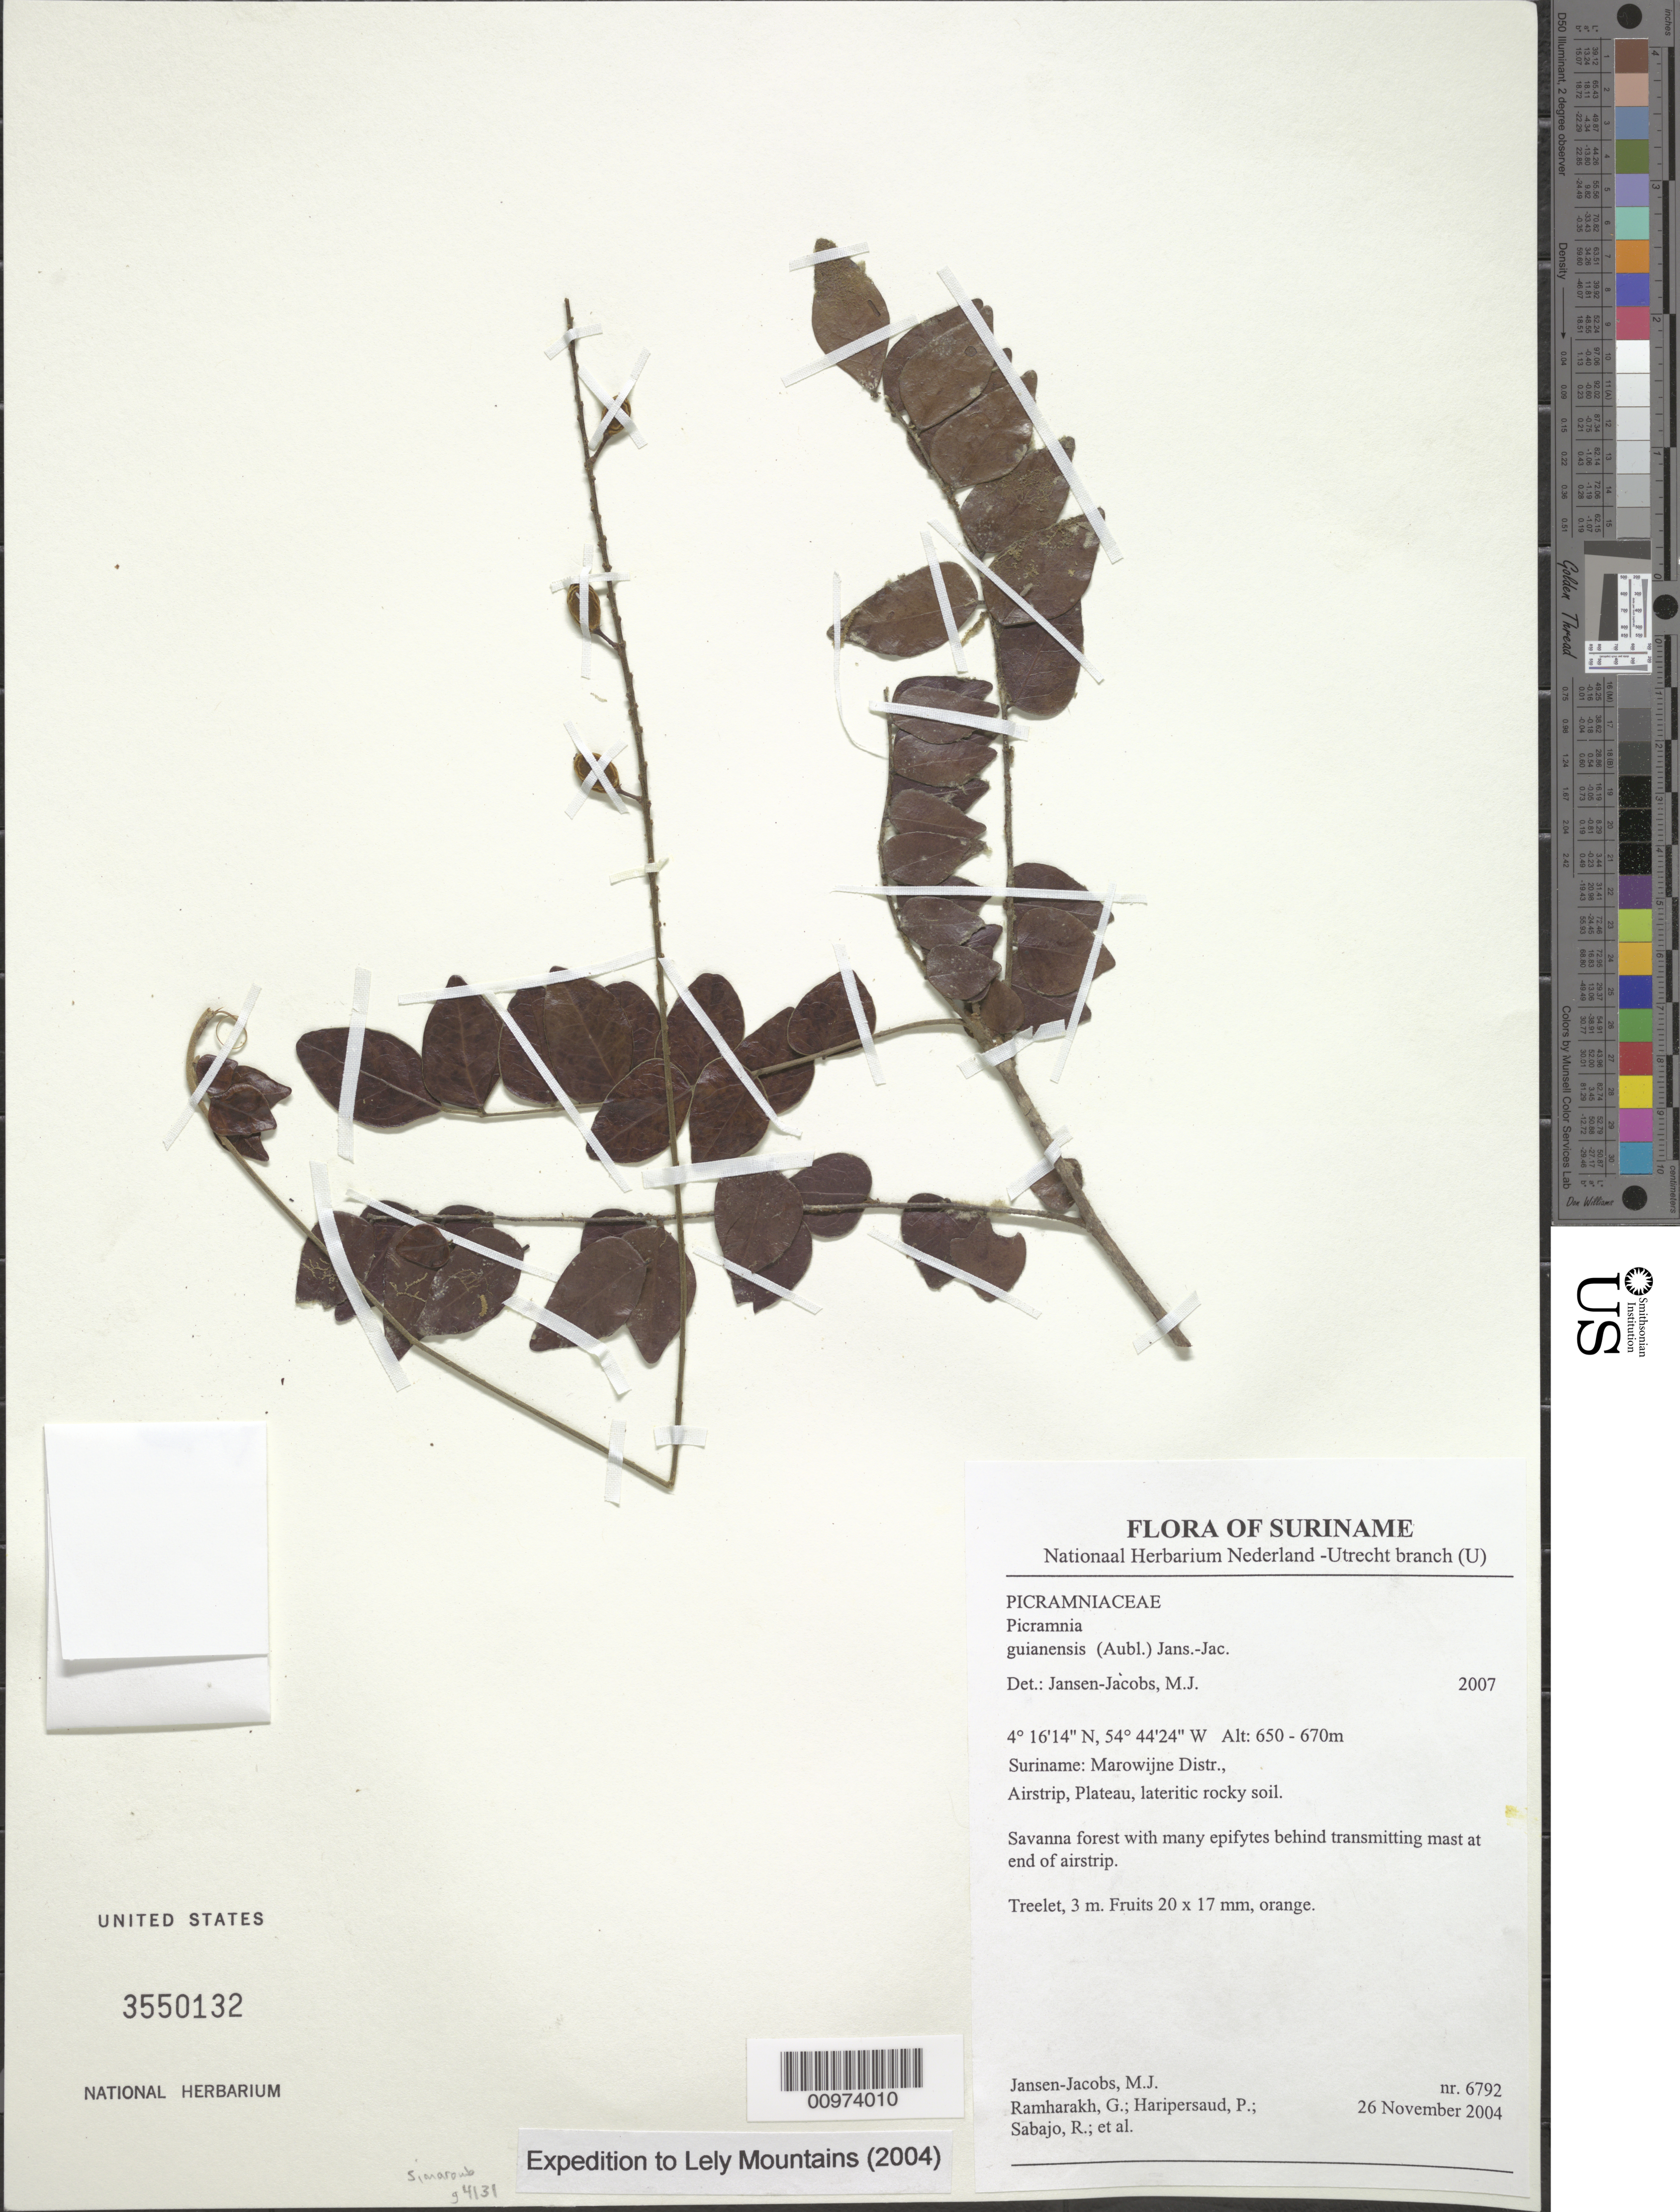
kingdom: Plantae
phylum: Tracheophyta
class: Magnoliopsida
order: Picramniales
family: Picramniaceae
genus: Picramnia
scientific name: Picramnia guianensis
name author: (Aubl.) Jans.-Jac.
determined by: Jansen-Jacobs, M. J., (U), Nationaal Herbarium Nederland, Utrecht University branch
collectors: M. J. Jansen-Jacobs et al.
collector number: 6792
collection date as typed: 26-Nov-04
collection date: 2004-11-26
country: Suriname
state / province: Marowijne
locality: Marowijne Distr., Airstrip, Plateau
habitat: Lateritic rocky soil. Savanna forest with many epiphytes behind transmitting mast at end of airstrip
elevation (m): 650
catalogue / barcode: US 3550132